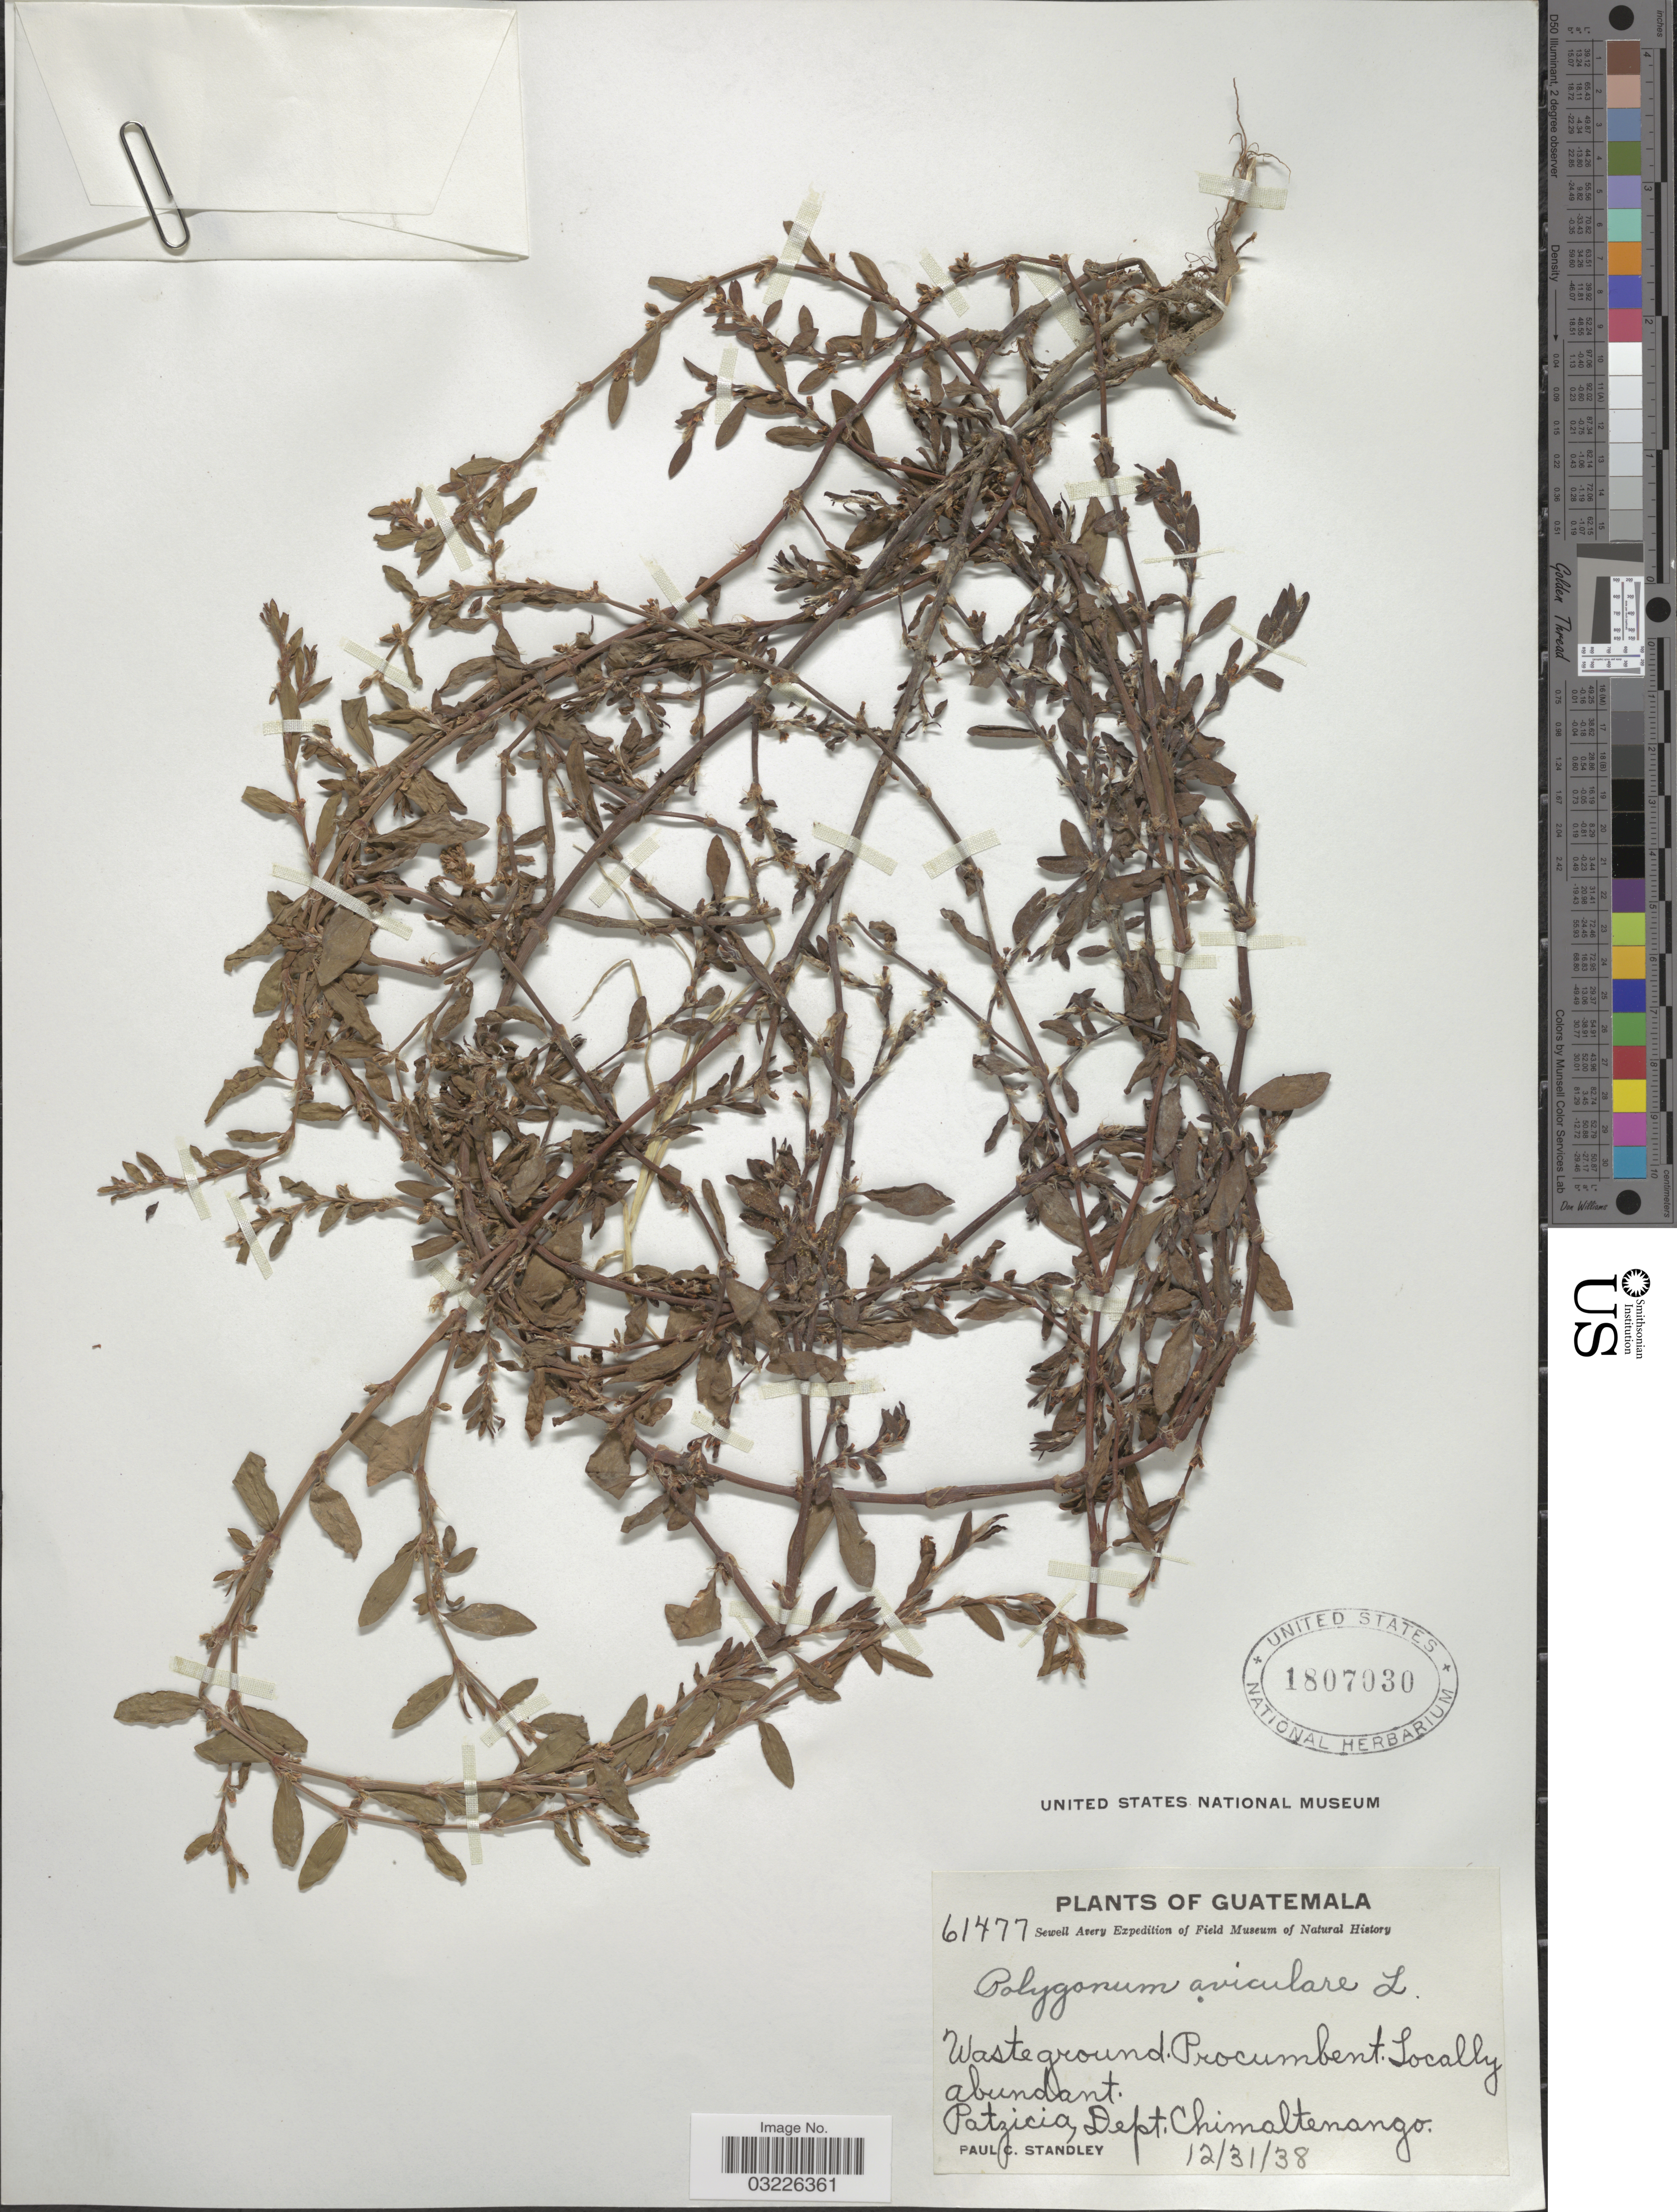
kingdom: Plantae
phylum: Tracheophyta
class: Magnoliopsida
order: Caryophyllales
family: Polygonaceae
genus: Polygonum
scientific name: Polygonum aviculare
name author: L.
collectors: P. C. Standley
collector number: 61477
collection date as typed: Transcribed d/m/y: 31/12/38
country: Guatemala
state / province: Chimaltenango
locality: Patzicia, Dept. Chimaltenango.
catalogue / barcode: US 1807030